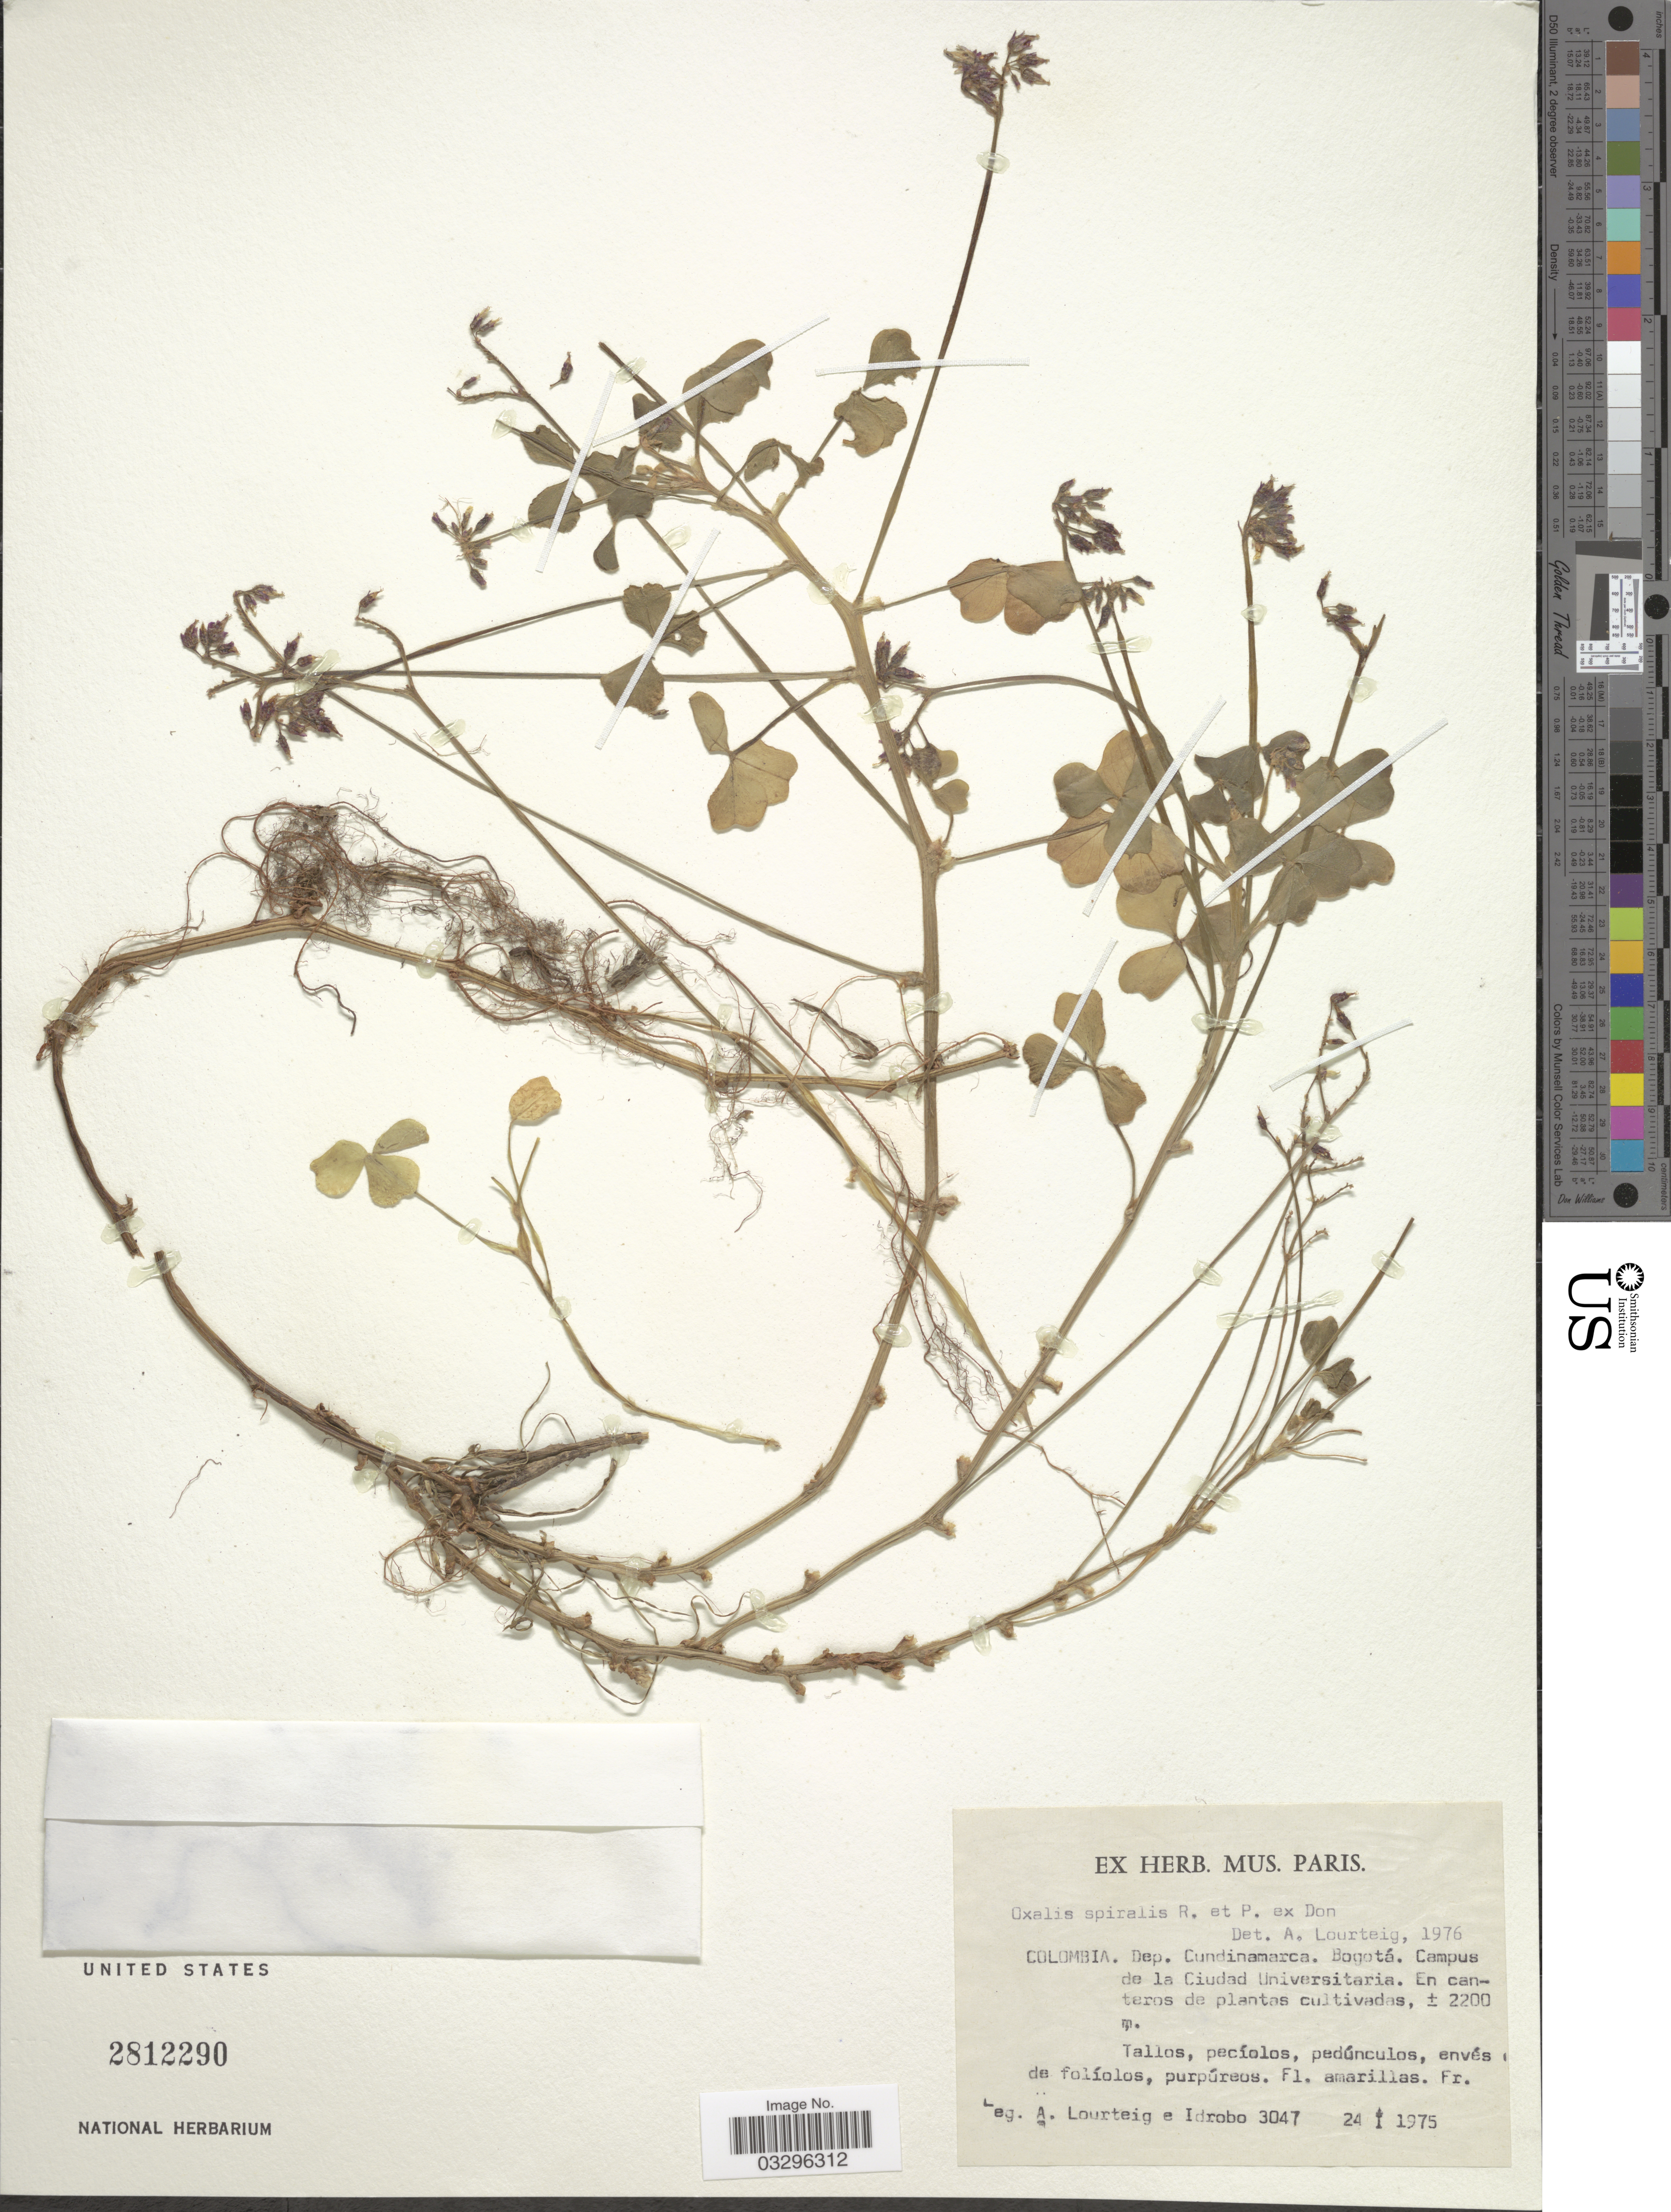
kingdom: Plantae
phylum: Tracheophyta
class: Magnoliopsida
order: Oxalidales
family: Oxalidaceae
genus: Oxalis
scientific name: Oxalis spiralis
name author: Ruiz & Pav. ex G. Don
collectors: A. Lourteig & -- Idrobo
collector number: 3047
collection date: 1975-01-24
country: Colombia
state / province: Cundinamarca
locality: Dep. Cundinamarca. Bogotá. Campus de la Ciudad Universitaria.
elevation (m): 2200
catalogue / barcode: US 2812290